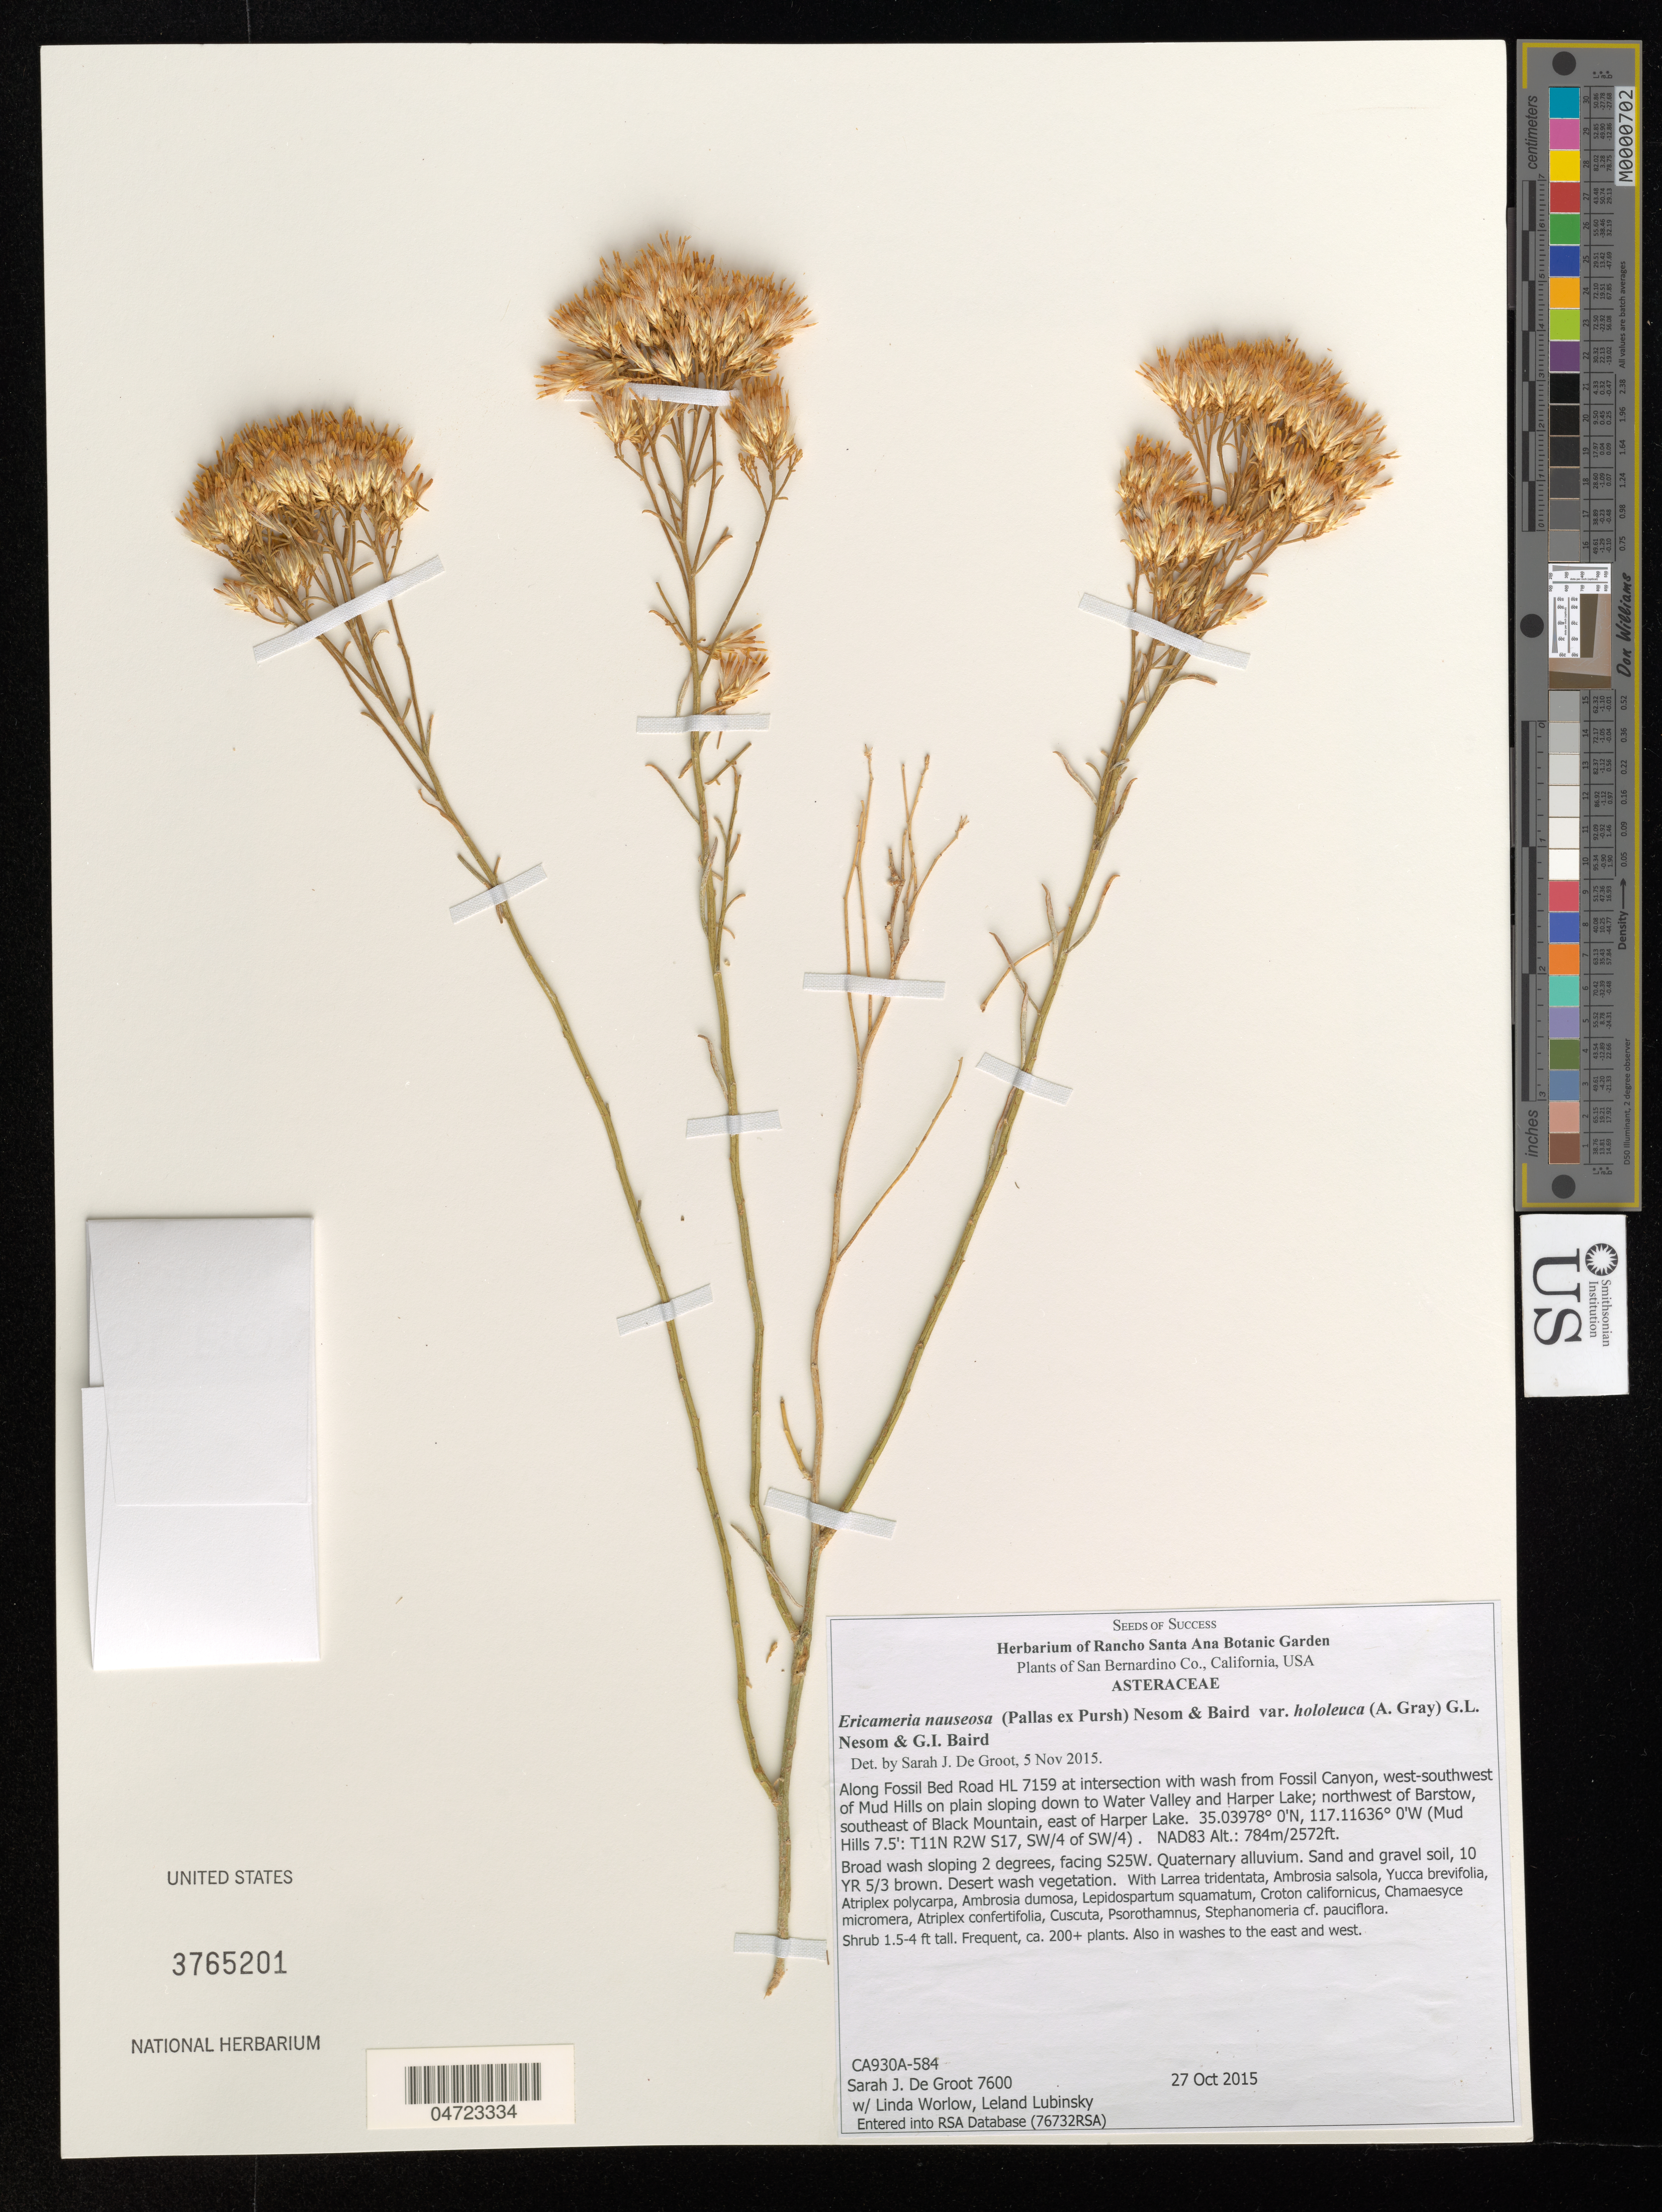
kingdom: Plantae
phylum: Tracheophyta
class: Magnoliopsida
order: Asterales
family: Asteraceae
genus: Ericameria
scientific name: Ericameria nauseosa var. hololeuca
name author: (A. Gray) G.L. Nesom & G.I. Baird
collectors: S. De Groot, L. Worlow & L. Lubinsky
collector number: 7600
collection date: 2015-10-27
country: United States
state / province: California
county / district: San Bernardino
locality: San Bernardino Co. Along Fossil Bed Road HL 7159 at intersection with wash from Fossil Canyon, west-southwest of Mud Hills on plain sloping down to Water Valley and Harper Lake; northwest of Barstow, southeast of Black Mountain, east of Harper Lake. (Mud Hills 7.5': T11N R2W S17, SW/4 of SW/4).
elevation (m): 784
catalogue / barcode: US 3765201